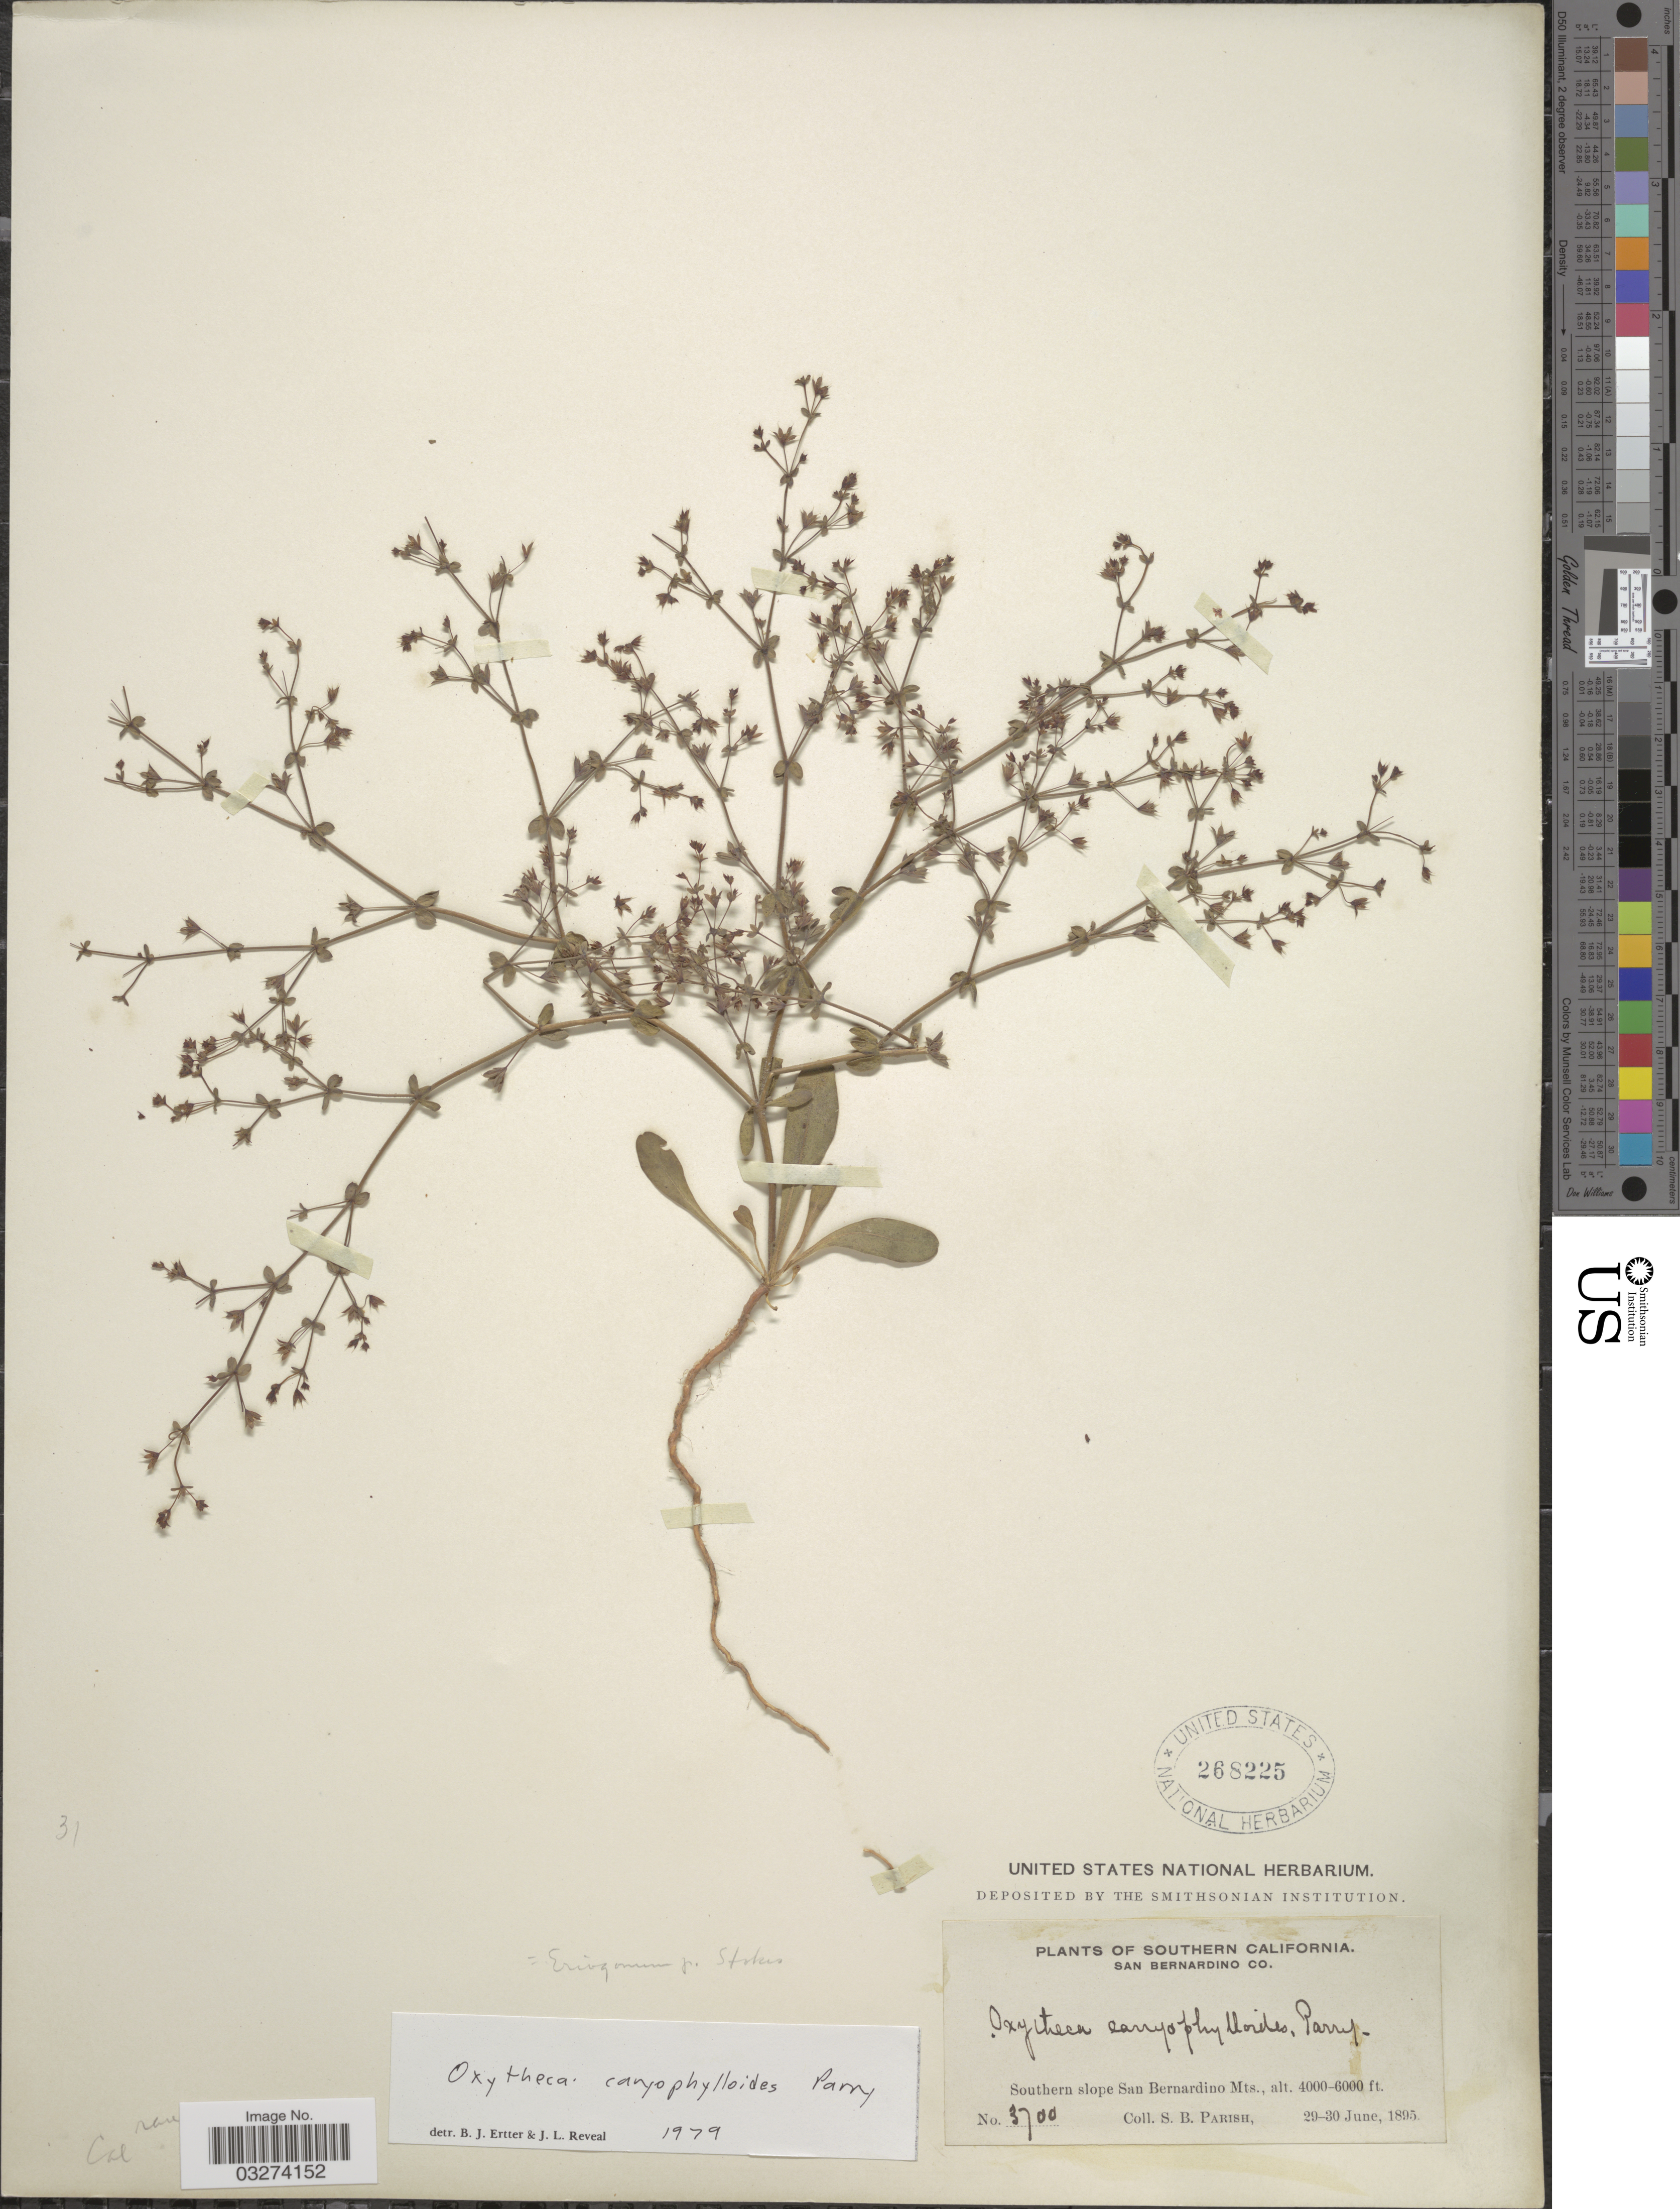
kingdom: Plantae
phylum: Tracheophyta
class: Magnoliopsida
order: Caryophyllales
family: Polygonaceae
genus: Sidotheca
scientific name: Sidotheca caryophylloides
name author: (Parry) Reveal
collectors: S. B. Parish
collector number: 3700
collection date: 1895-06-29/1895-06-30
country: United States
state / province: California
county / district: San Bernardino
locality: Southern California. San Bernardino Co. Southern slope San Bernardino Mts.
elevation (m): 1219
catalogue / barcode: US 268225